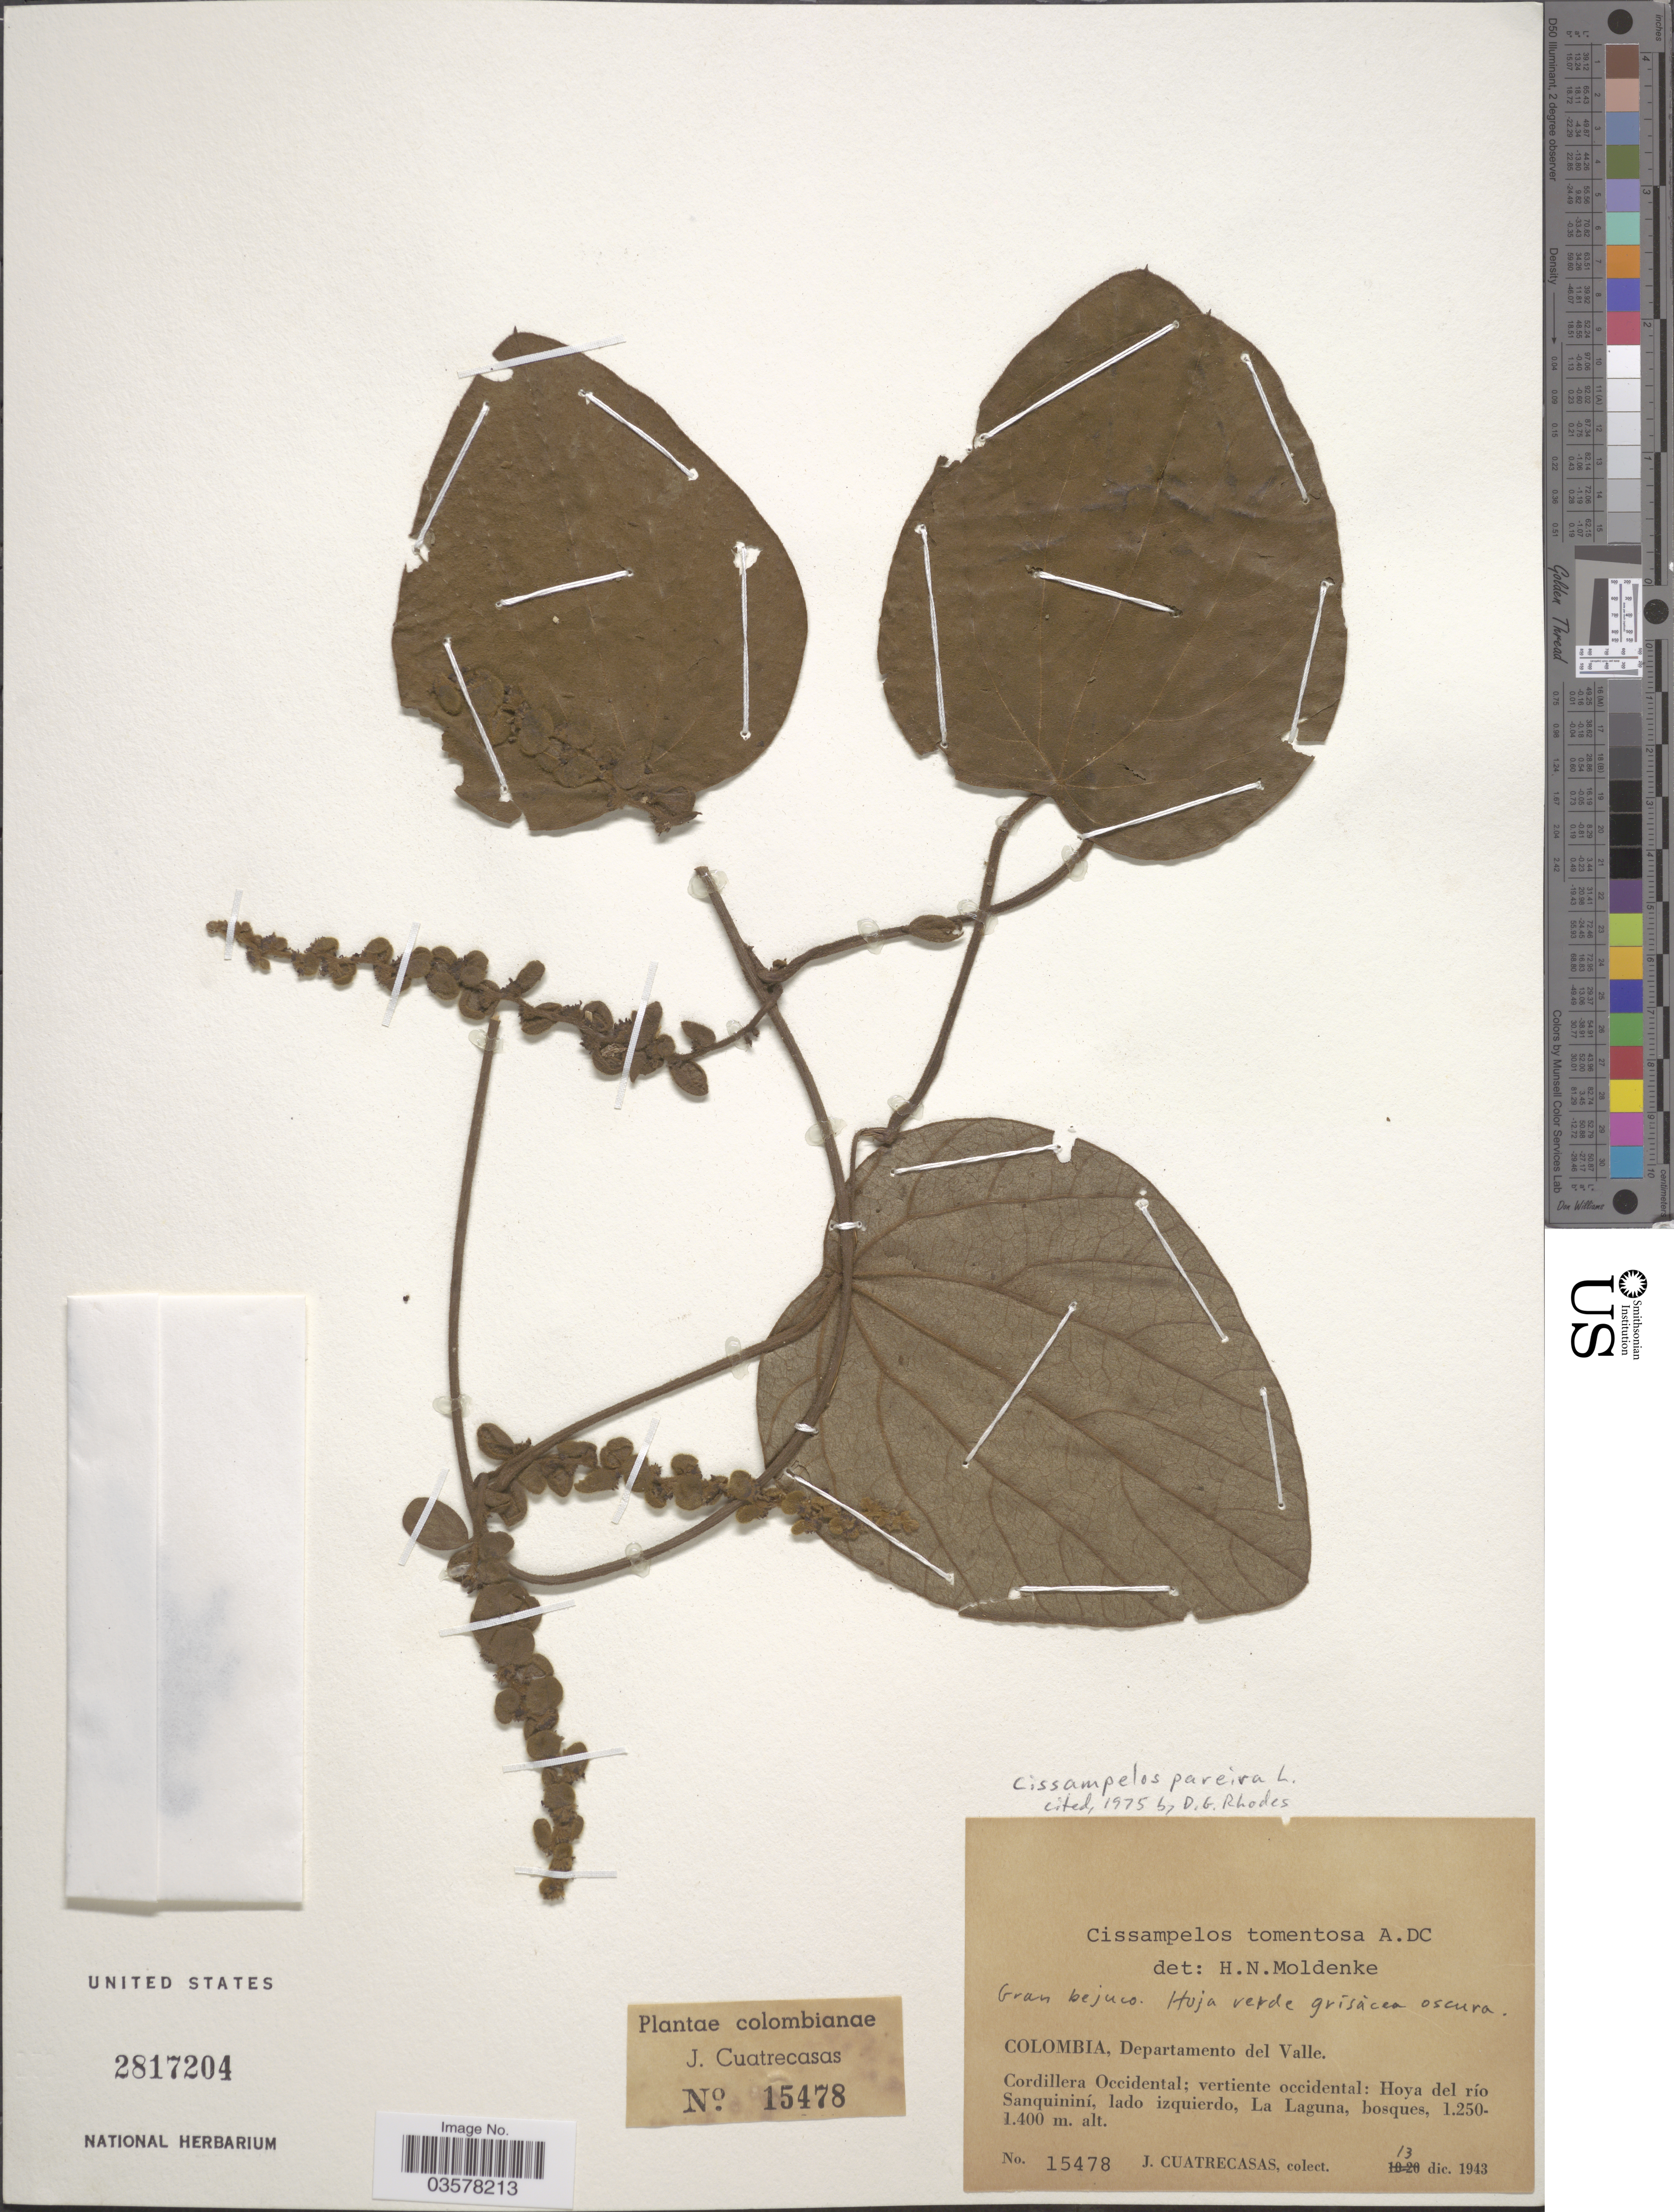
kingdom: Plantae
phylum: Tracheophyta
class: Magnoliopsida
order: Ranunculales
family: Menispermaceae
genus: Cissampelos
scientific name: Cissampelos pareira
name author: L.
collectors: J. Cuatrecasas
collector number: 15478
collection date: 1943-12-13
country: Colombia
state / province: Valle del Cauca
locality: Departamento del Valle. Cordillera Occidental; vertiente occidental: Hoya del río Sanquininí, lado izquierdo, La Laguna.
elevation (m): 1250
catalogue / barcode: US 2817204